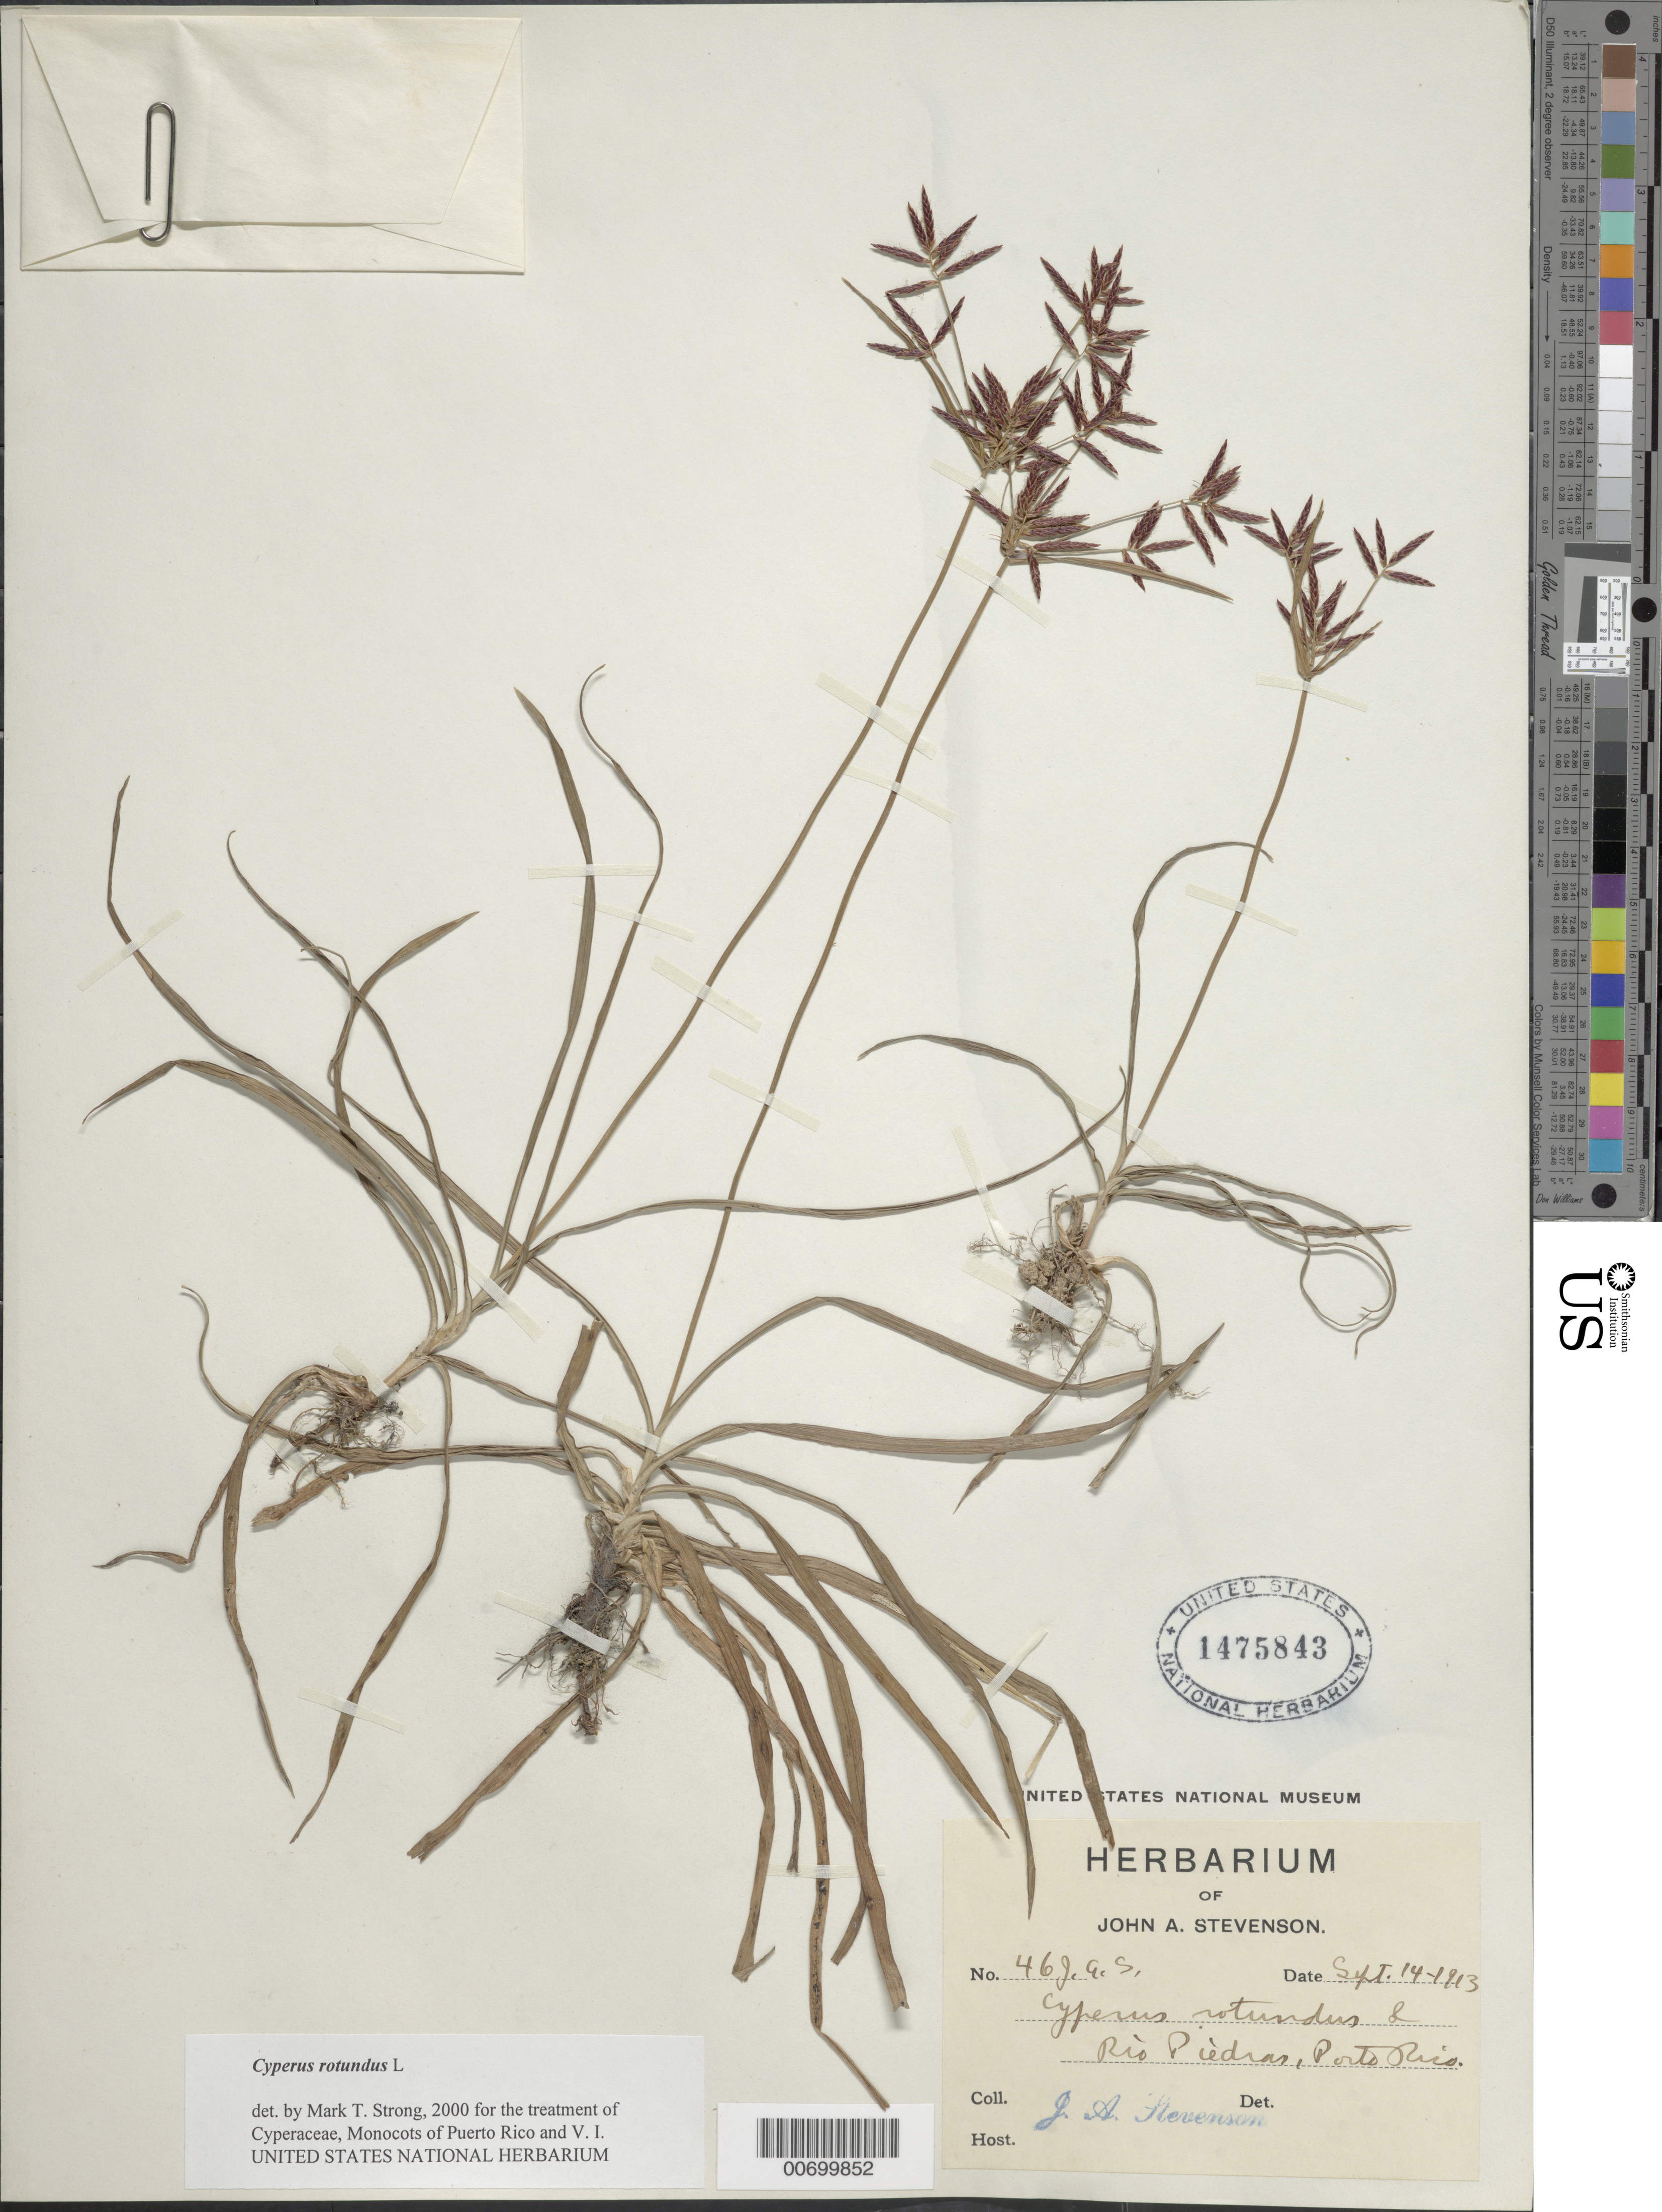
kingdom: Plantae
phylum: Tracheophyta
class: Liliopsida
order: Poales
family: Cyperaceae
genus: Cyperus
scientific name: Cyperus rotundus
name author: L.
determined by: Strong, M. T., (US), Smithsonian Institution - National Museum of Natural History (UNITED STATES)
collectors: J. Stevenson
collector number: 46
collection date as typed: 14 Sep 1913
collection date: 1913-09-14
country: Puerto Rico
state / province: San Juan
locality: Rio Piedras.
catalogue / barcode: US 1475843